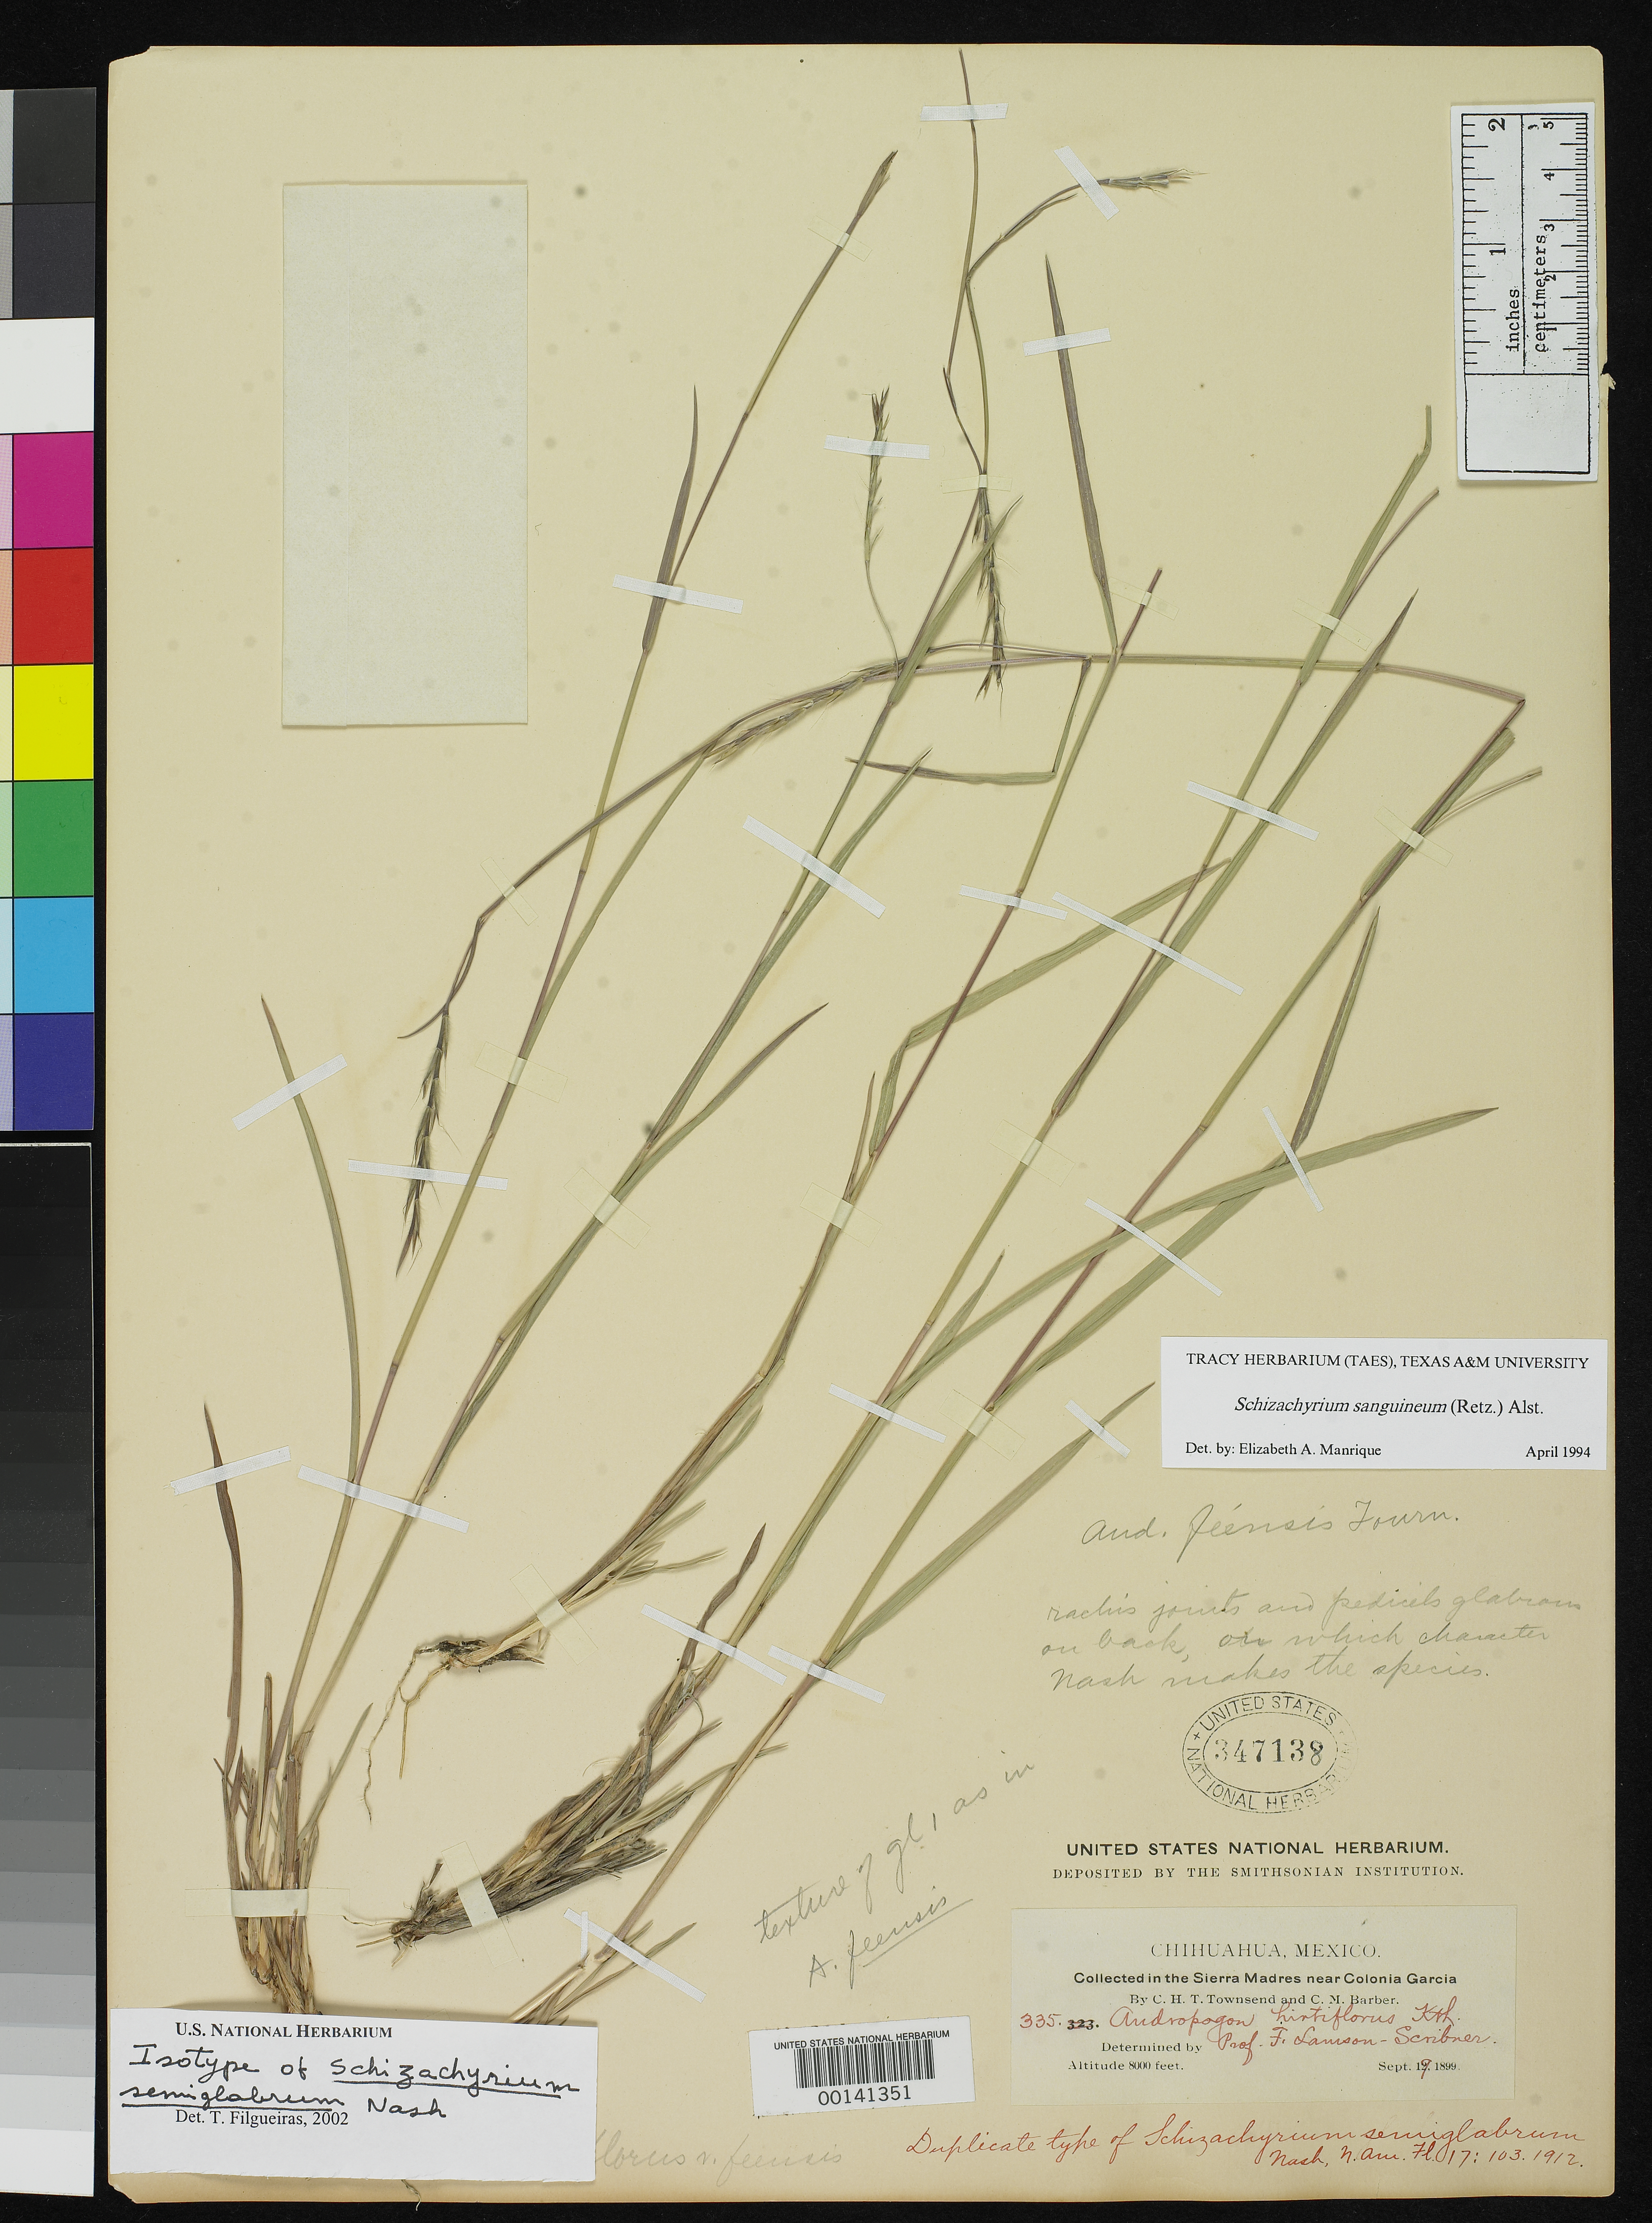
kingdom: Plantae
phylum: Tracheophyta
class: Liliopsida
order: Poales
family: Poaceae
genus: Schizachyrium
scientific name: Schizachyrium semiglabrum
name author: Nash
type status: Isotype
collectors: C. H. T. Townsend & C. Barber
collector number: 335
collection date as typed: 19 Sep 1899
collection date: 1899-09-19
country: Mexico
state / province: Chihuahua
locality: Sierra Madre, near Colonia Garcia.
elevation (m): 2438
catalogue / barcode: US 347138